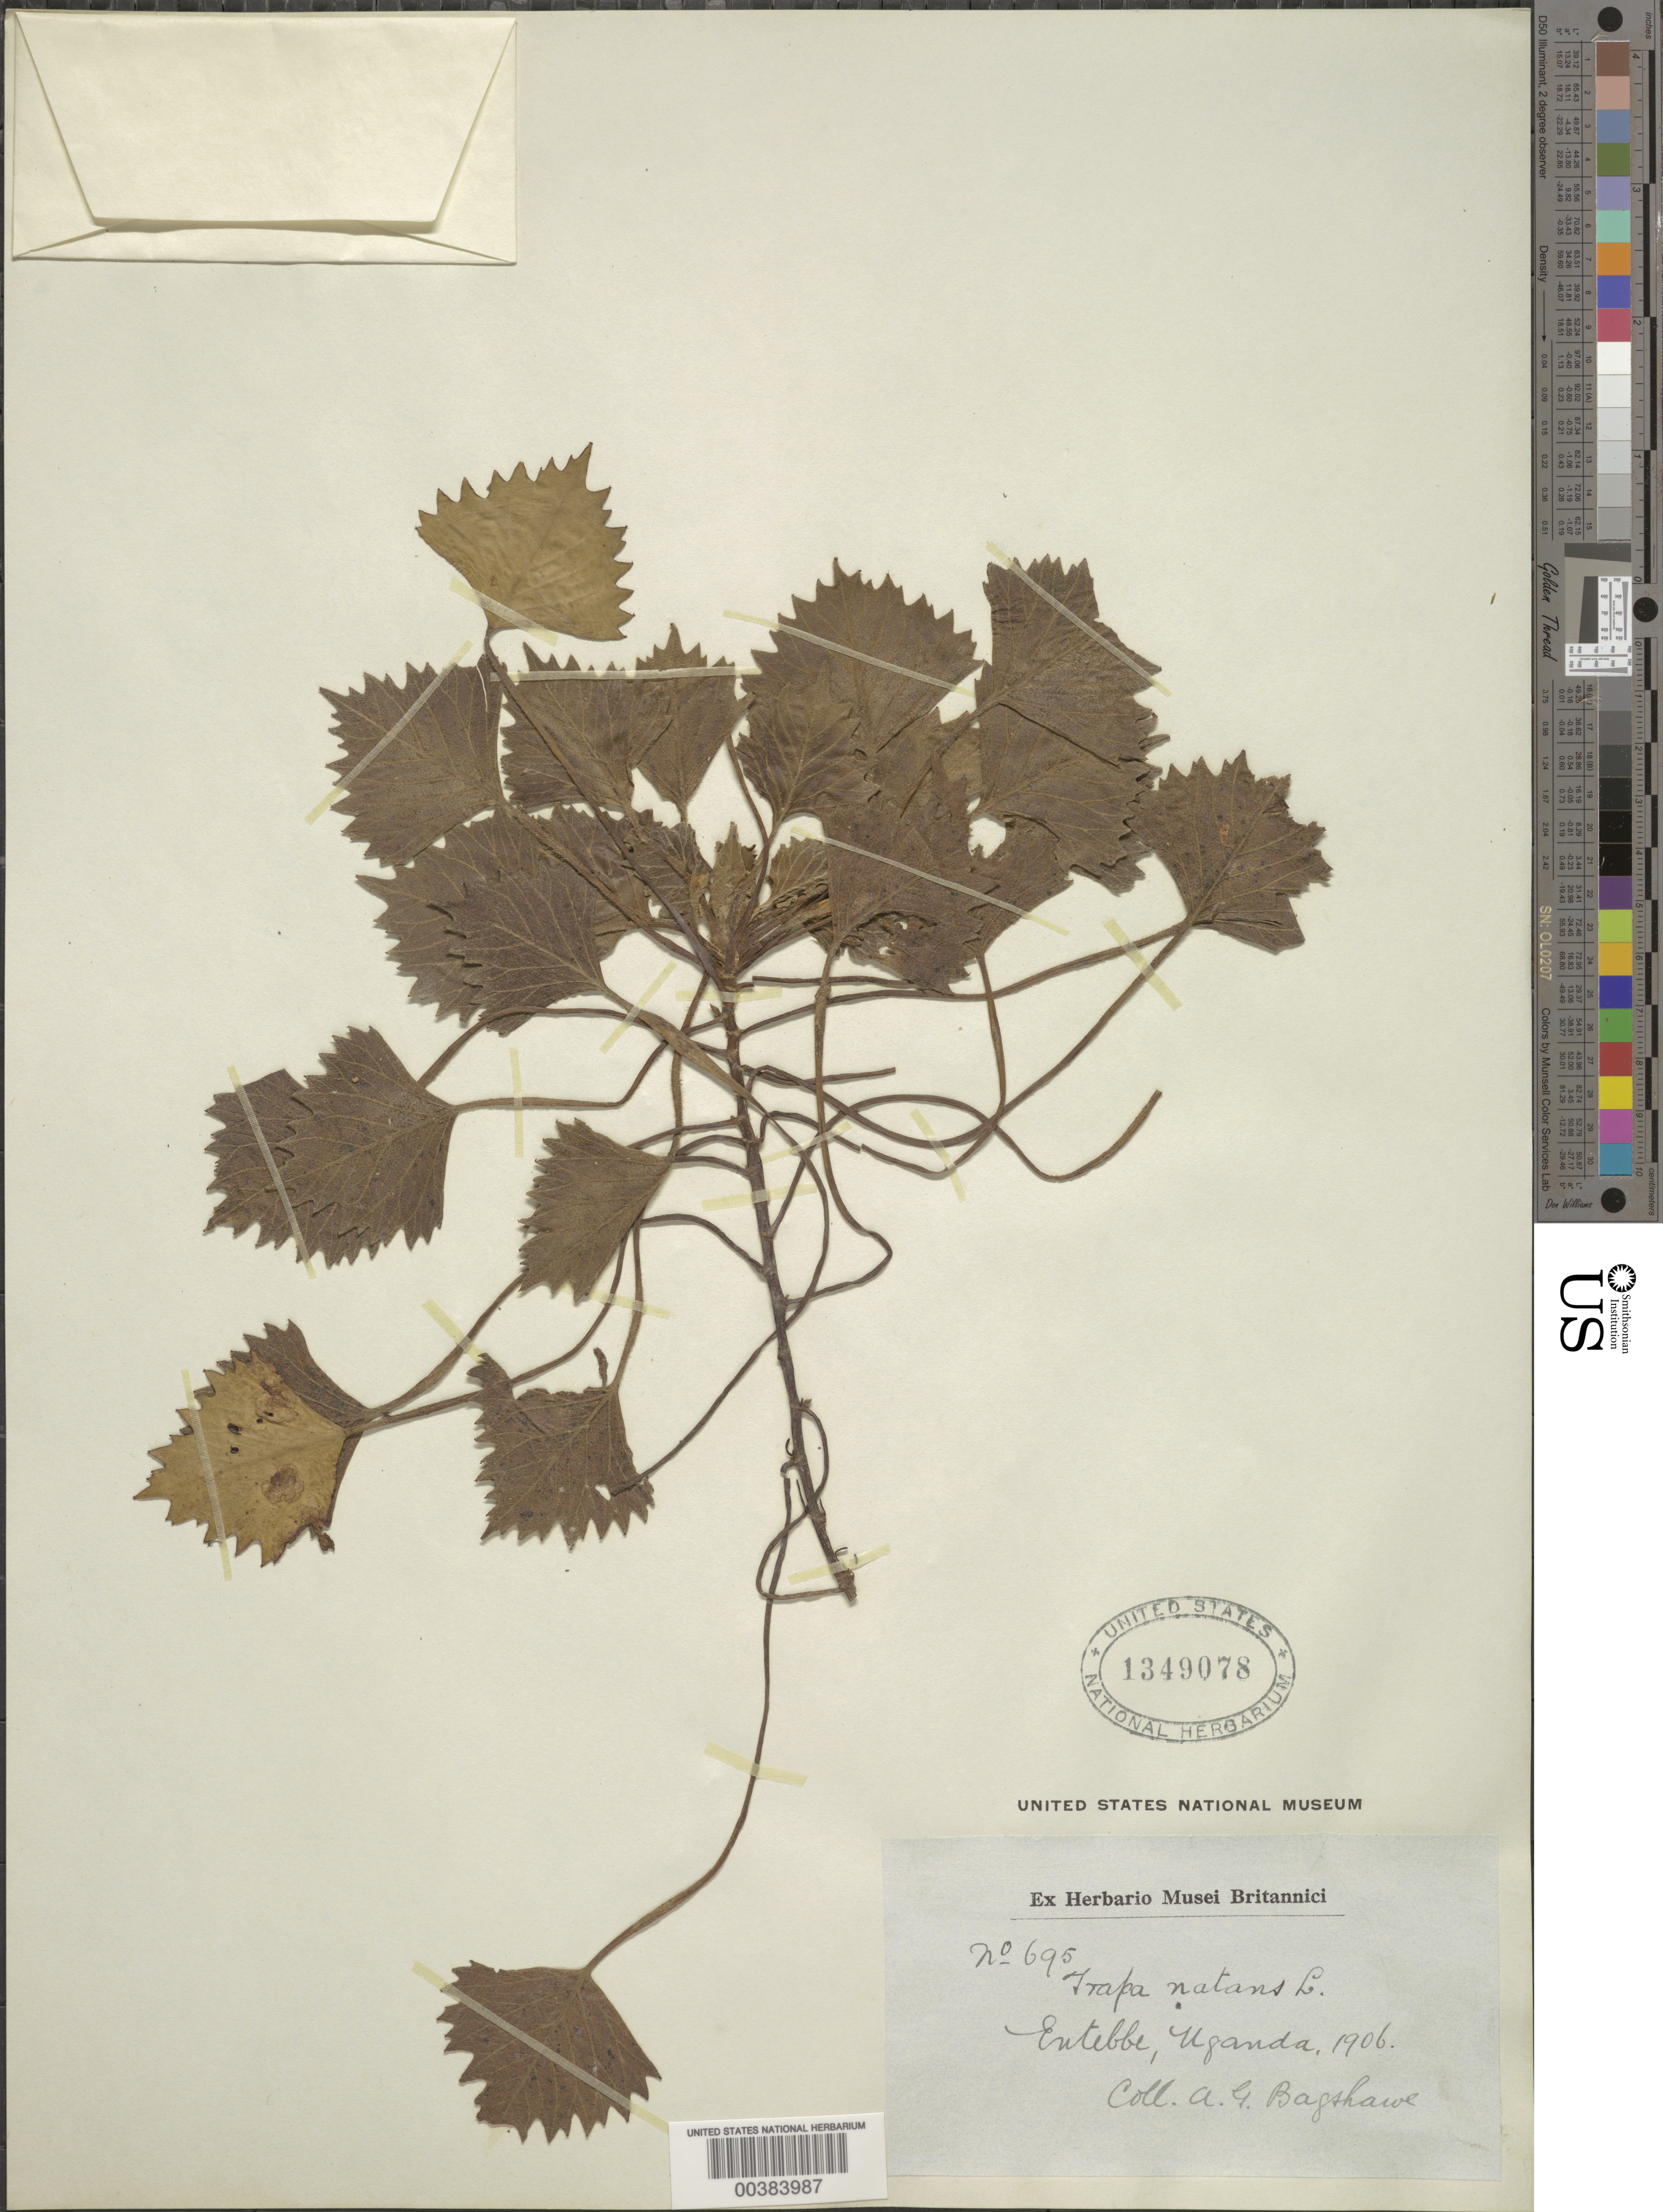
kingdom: Plantae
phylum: Tracheophyta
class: Magnoliopsida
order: Myrtales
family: Lythraceae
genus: Trapa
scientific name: Trapa bicornis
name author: L. f.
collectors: A. Bagshawe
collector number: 695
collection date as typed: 1906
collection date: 1906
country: Uganda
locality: Entebbe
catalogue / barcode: US 1349078